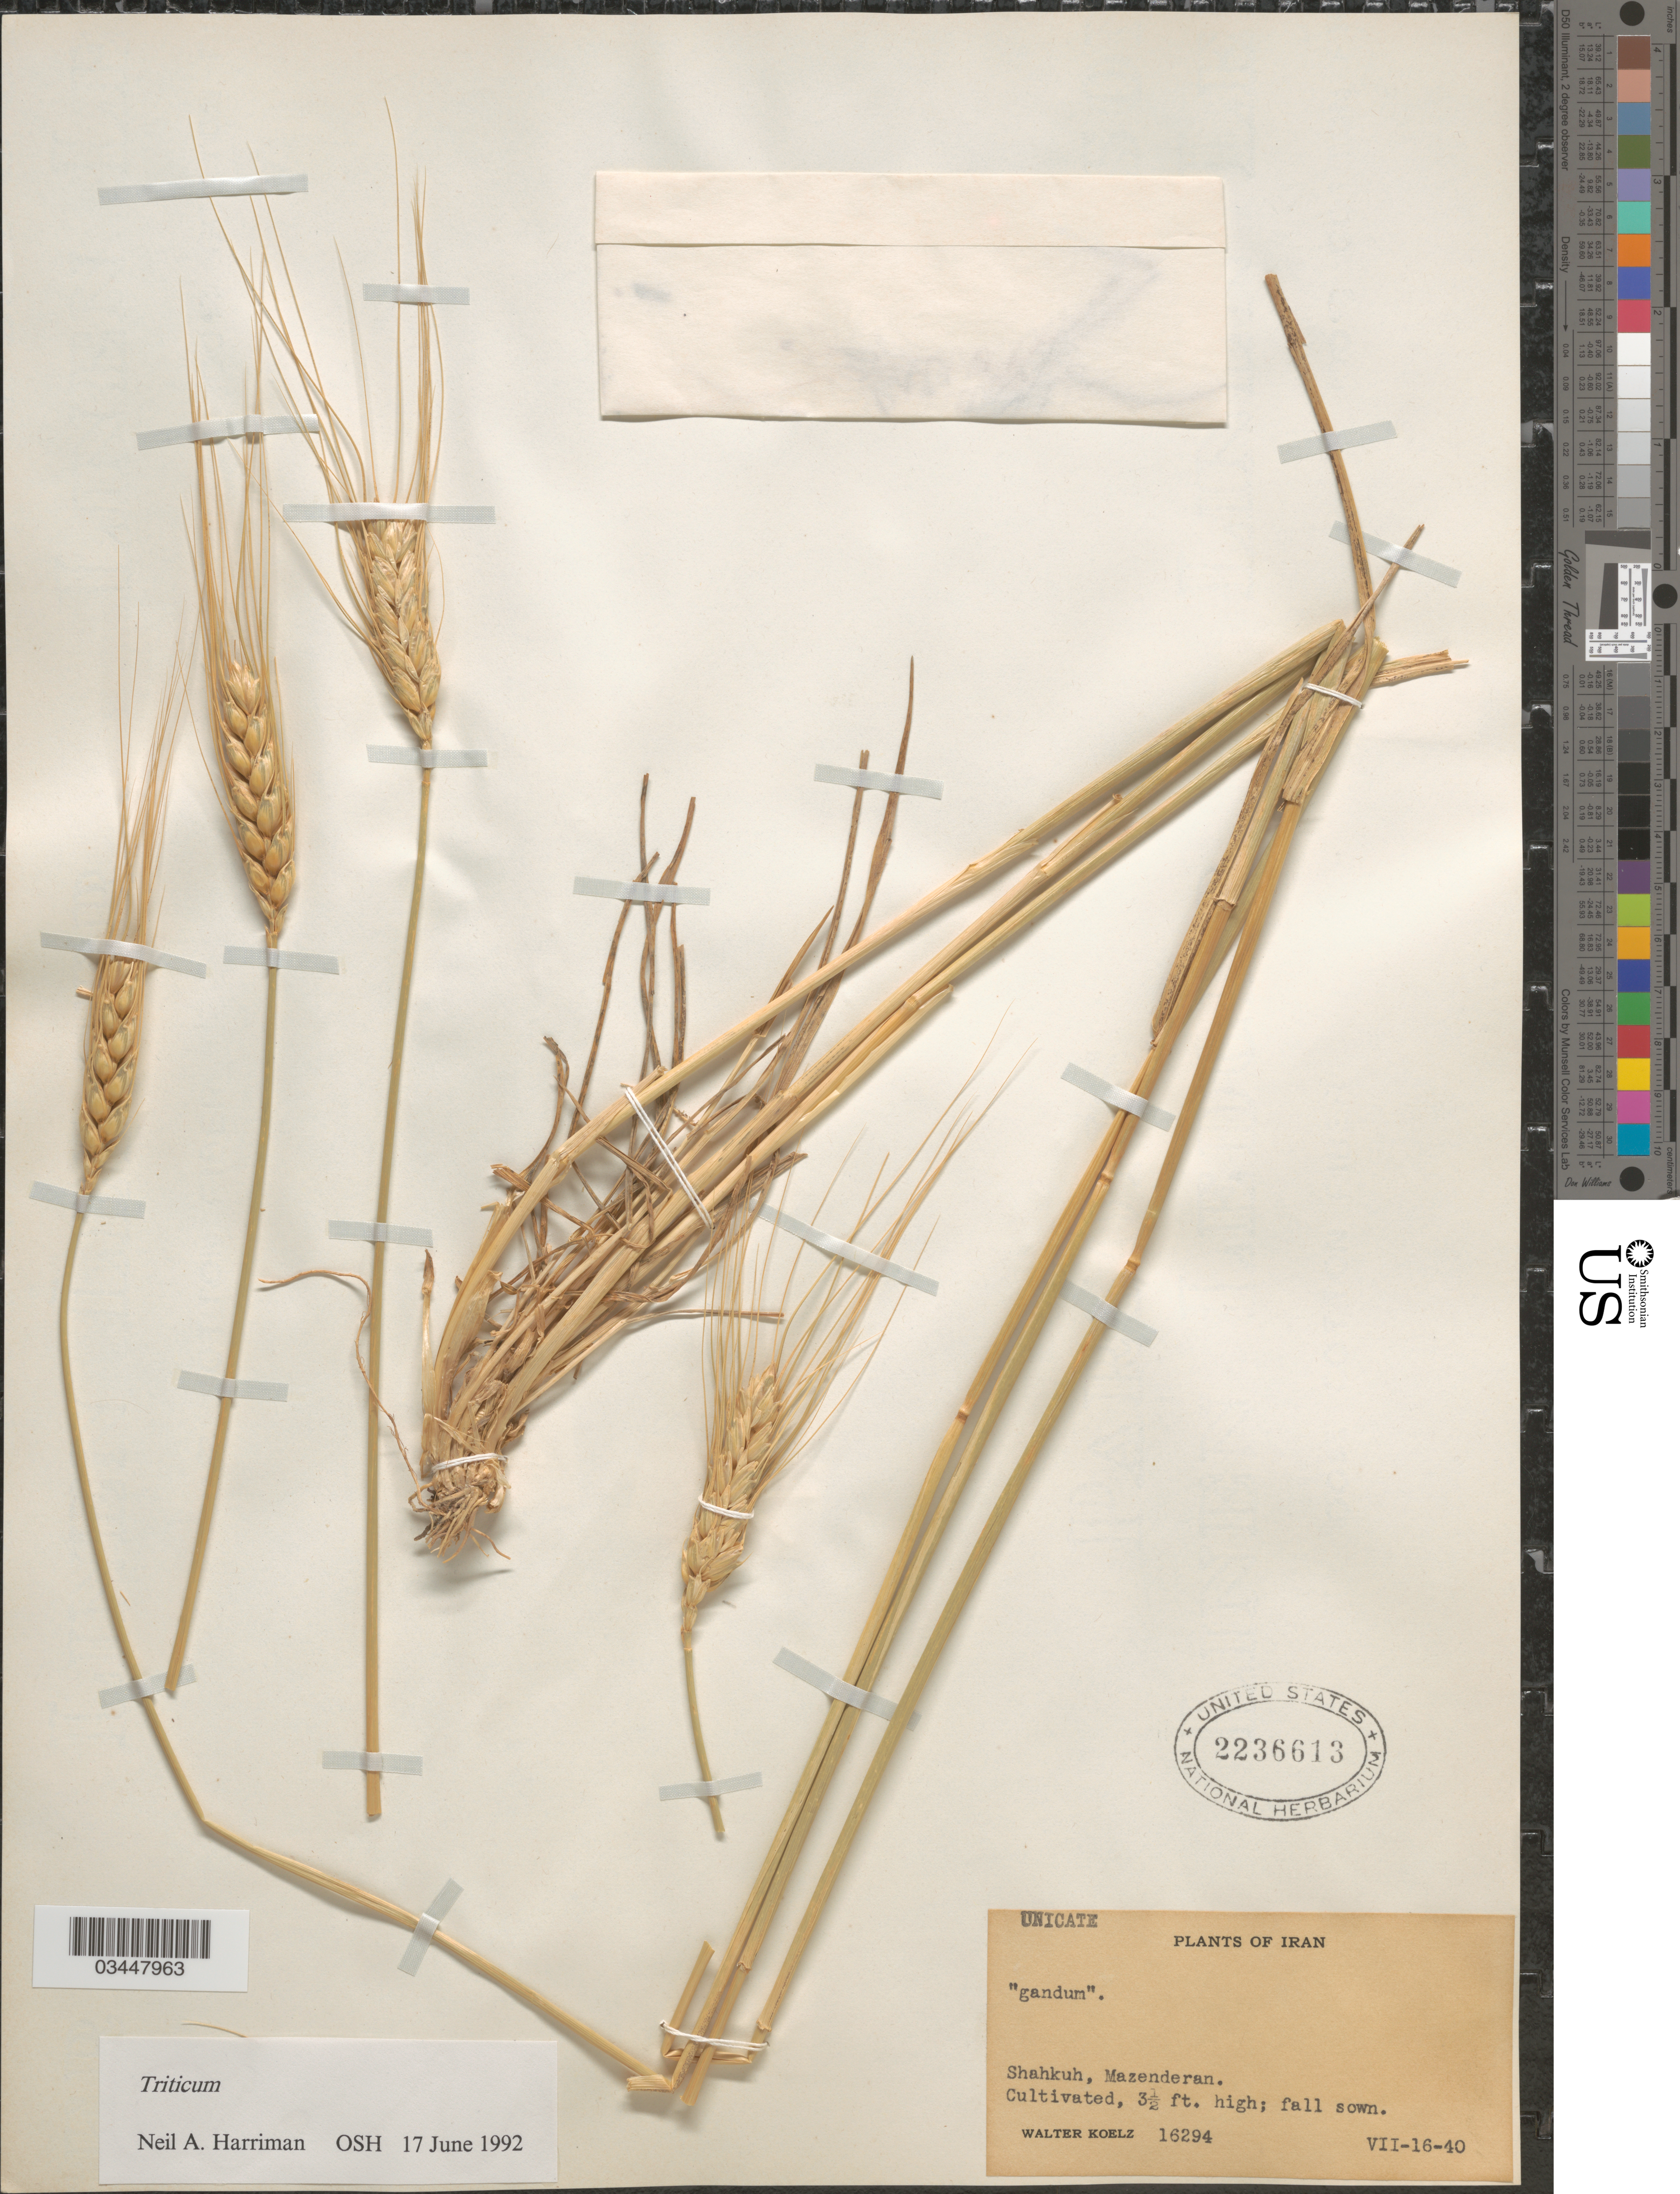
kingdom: Plantae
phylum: Tracheophyta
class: Liliopsida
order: Poales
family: Poaceae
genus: Triticum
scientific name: Triticum sp.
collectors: W. N. Koelz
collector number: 16294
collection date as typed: Transcribed d/m/y: 16/7/40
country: Iran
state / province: Mazandaran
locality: Shahkuh, Mazenderan.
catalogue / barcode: US 2236613